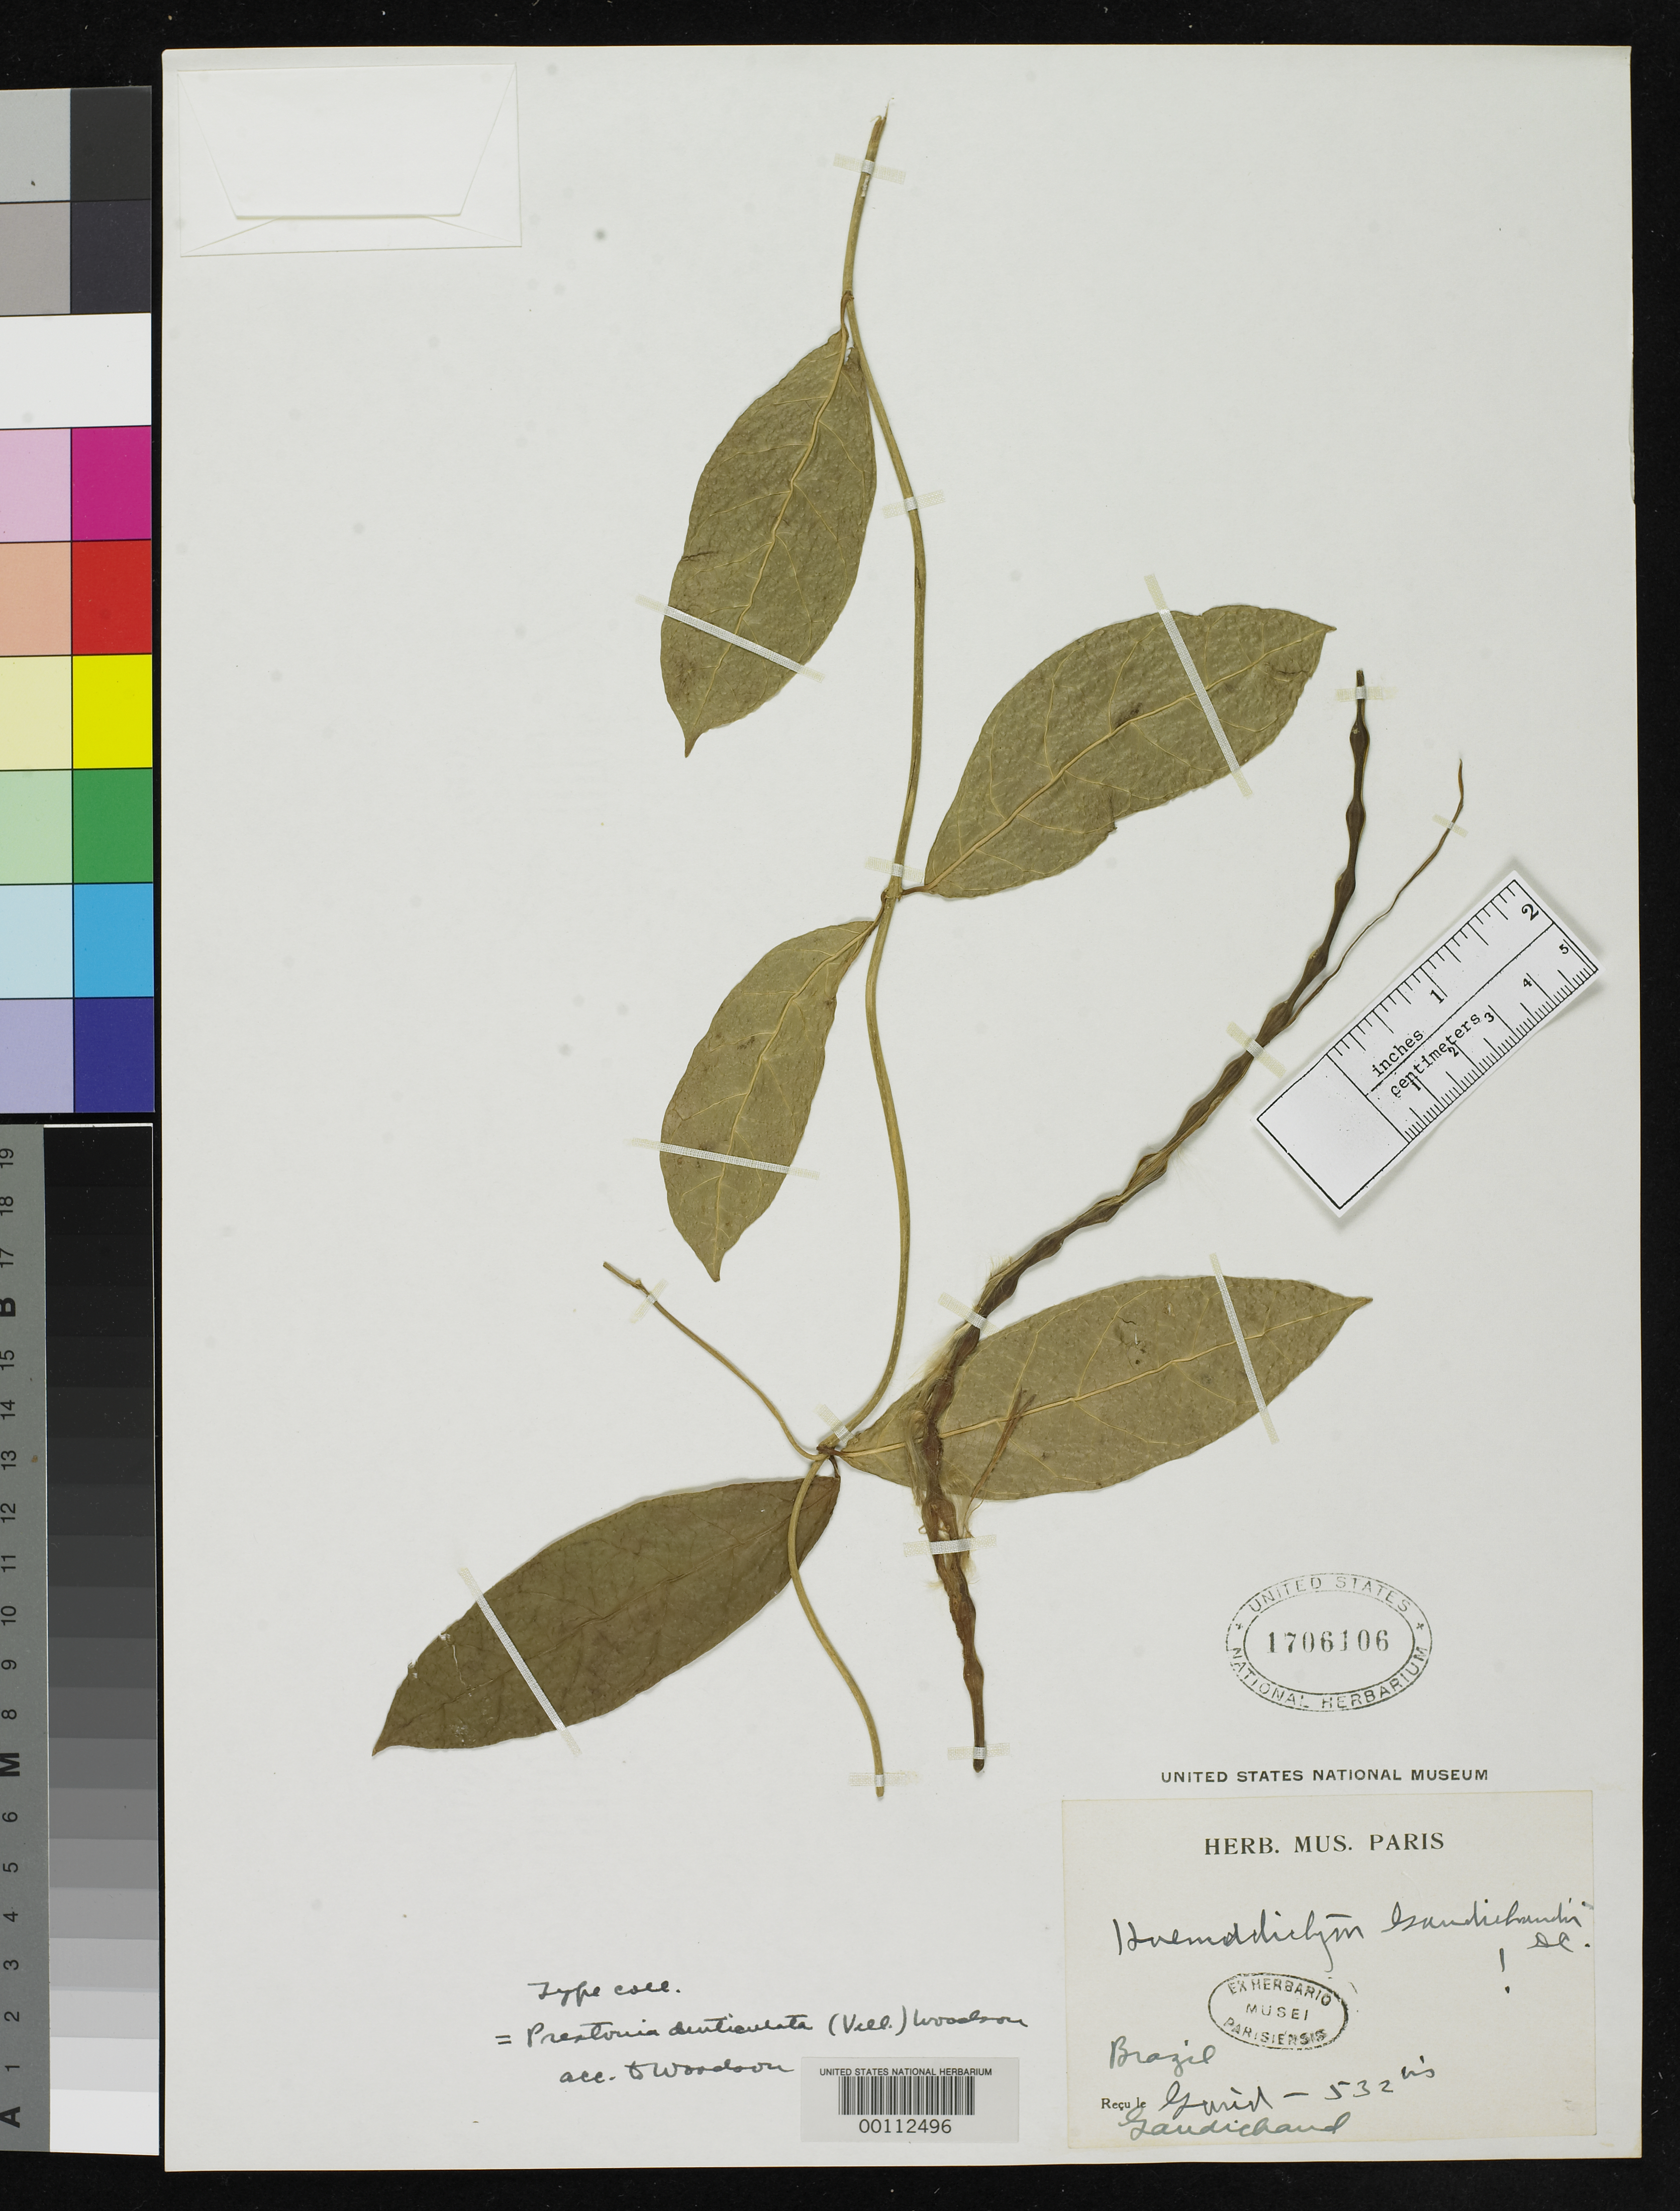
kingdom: Plantae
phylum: Tracheophyta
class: Magnoliopsida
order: Gentianales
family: Apocynaceae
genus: Haemadictyon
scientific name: Haemadictyon gaudichaudii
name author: A. DC. in DC.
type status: Isosyntype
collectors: C. Gaudichaud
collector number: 532 bis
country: Brazil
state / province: Minas Gerais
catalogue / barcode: US 1706106